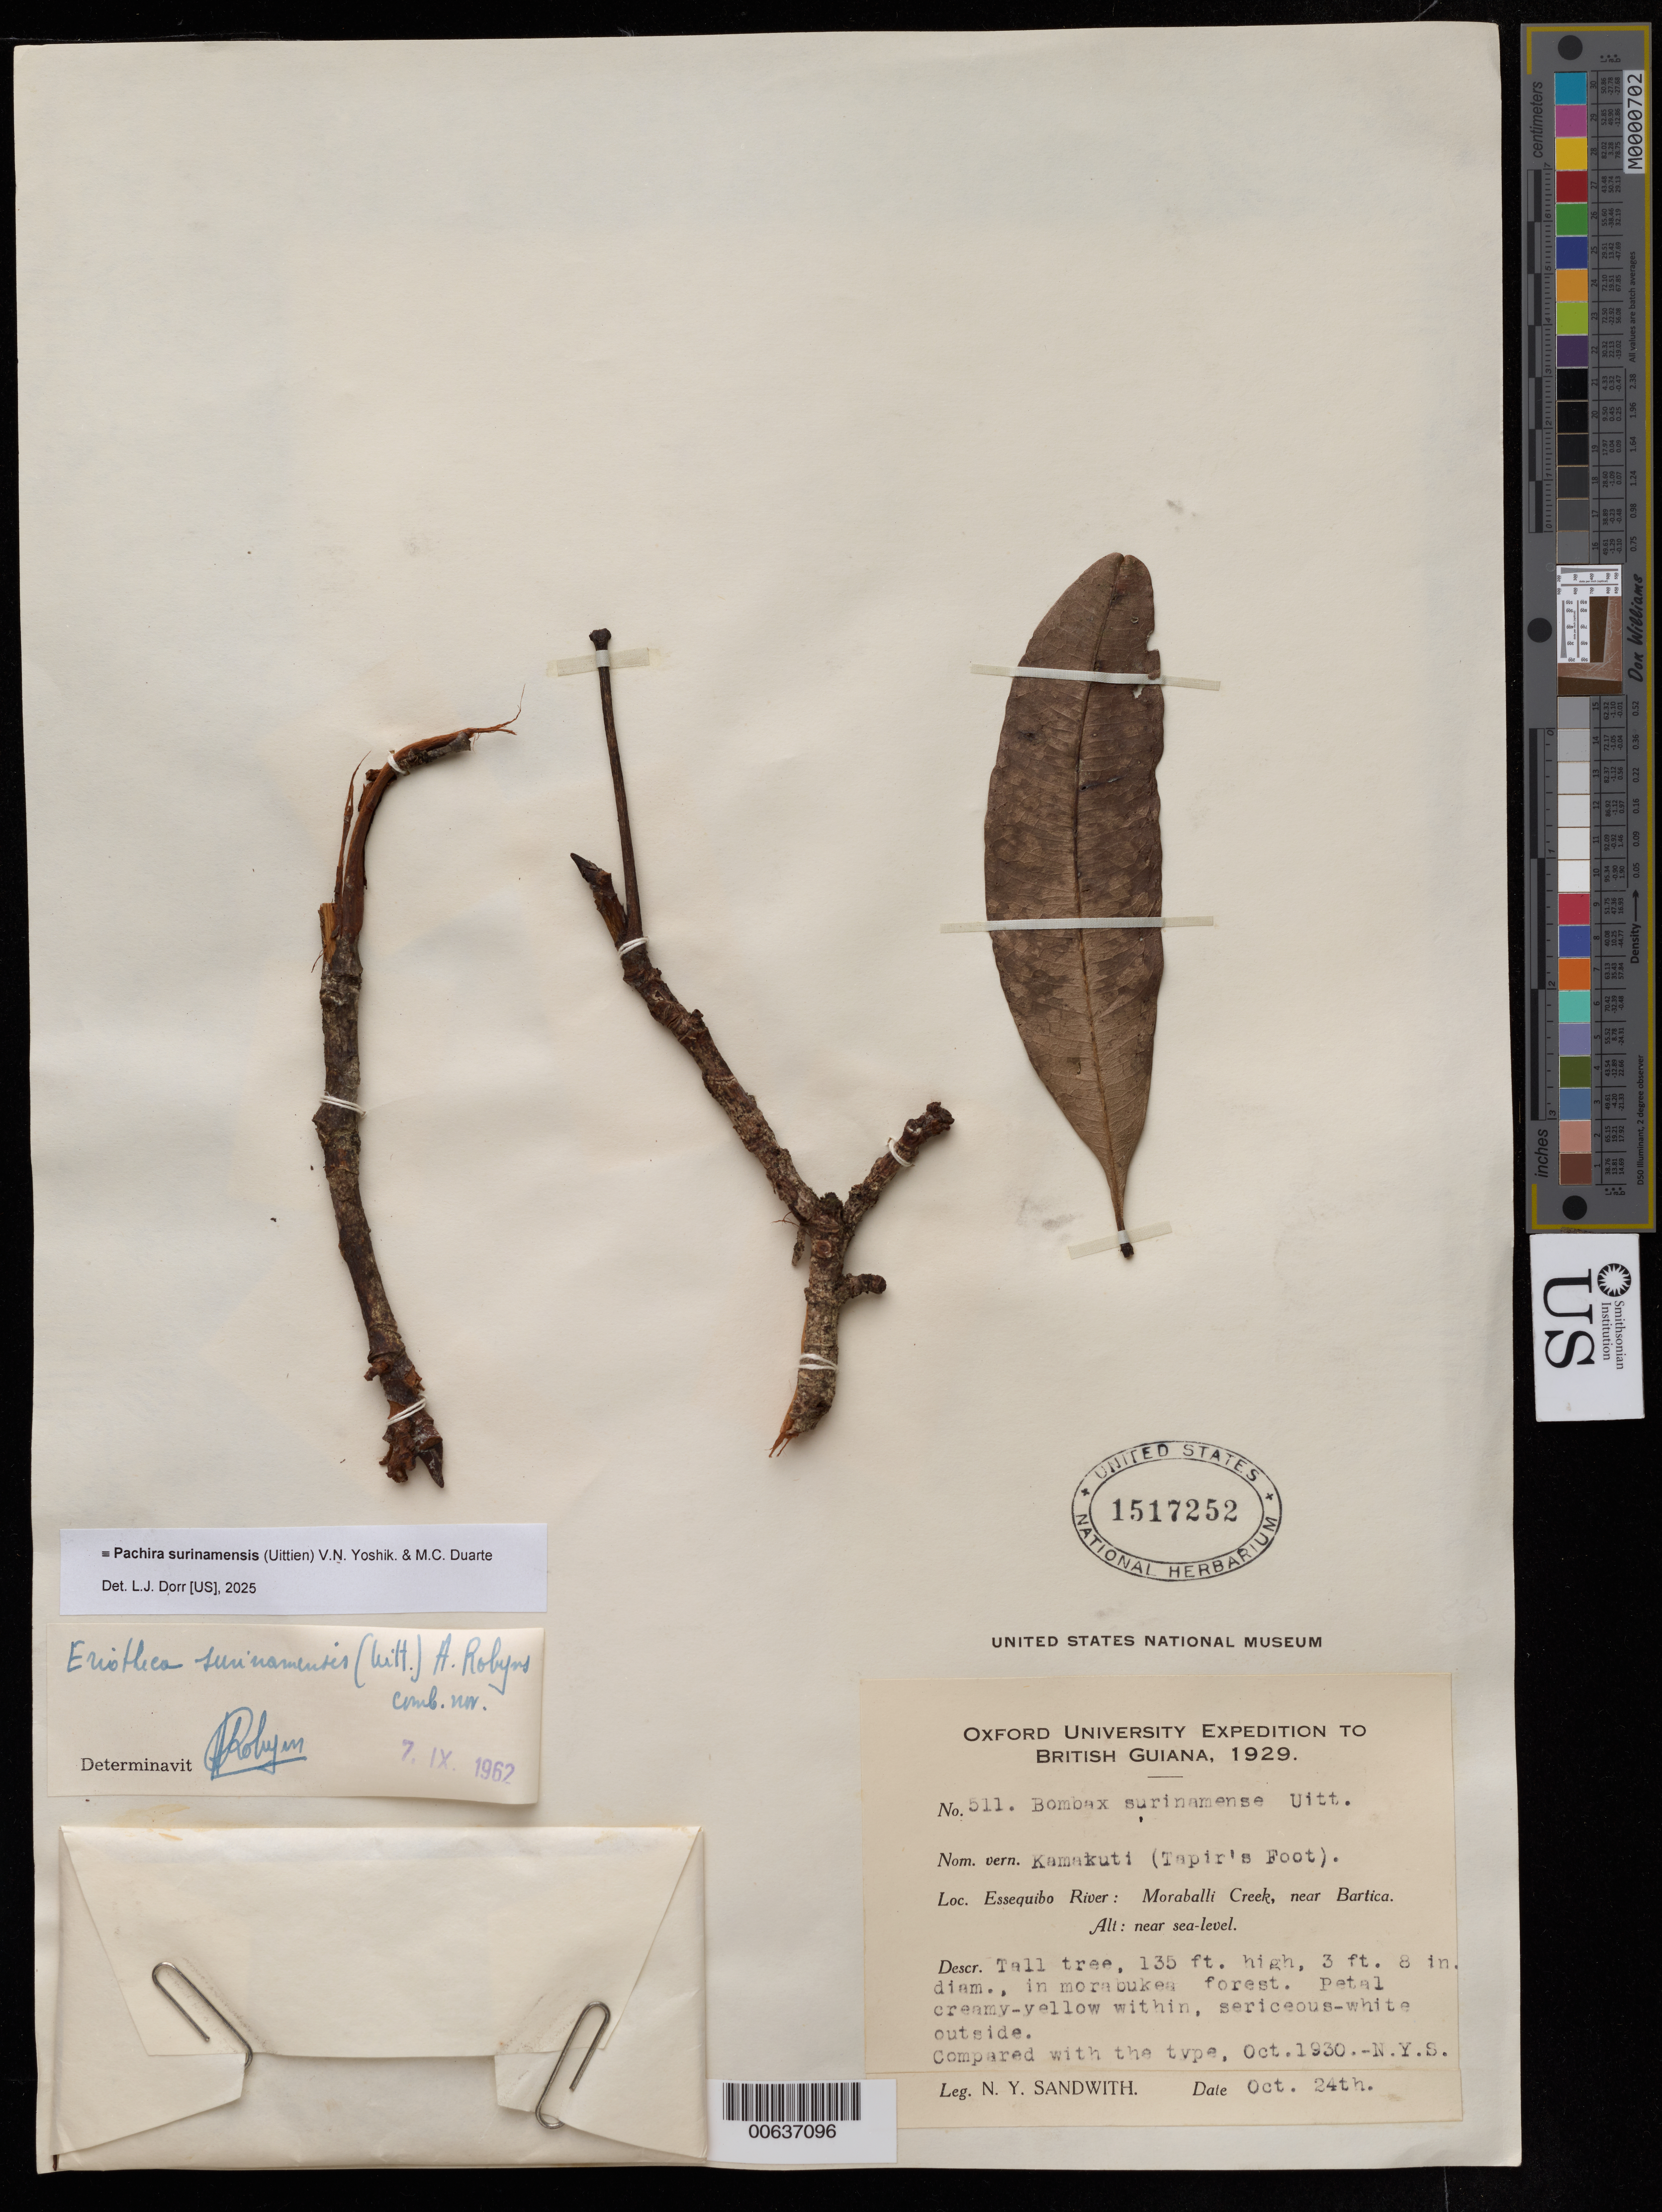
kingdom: Plantae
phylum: Tracheophyta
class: Magnoliopsida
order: Malvales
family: Malvaceae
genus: Pachira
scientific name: Pachira surinamensis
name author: (Uittien) V.N. Yoshik. & M.C. Duarte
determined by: Dorr, Laurence J., Curator (BOT), Smithsonian Institution - National Museum of Natural History (UNITED STATES)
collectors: N. Y. Sandwith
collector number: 511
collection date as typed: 24-Oct-29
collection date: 1929-10-24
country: Guyana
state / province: U. Demerara-Berbice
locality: Moraballi Creek, Essequibo R., near Bartica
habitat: Morabukea forest.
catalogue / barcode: US 1517252